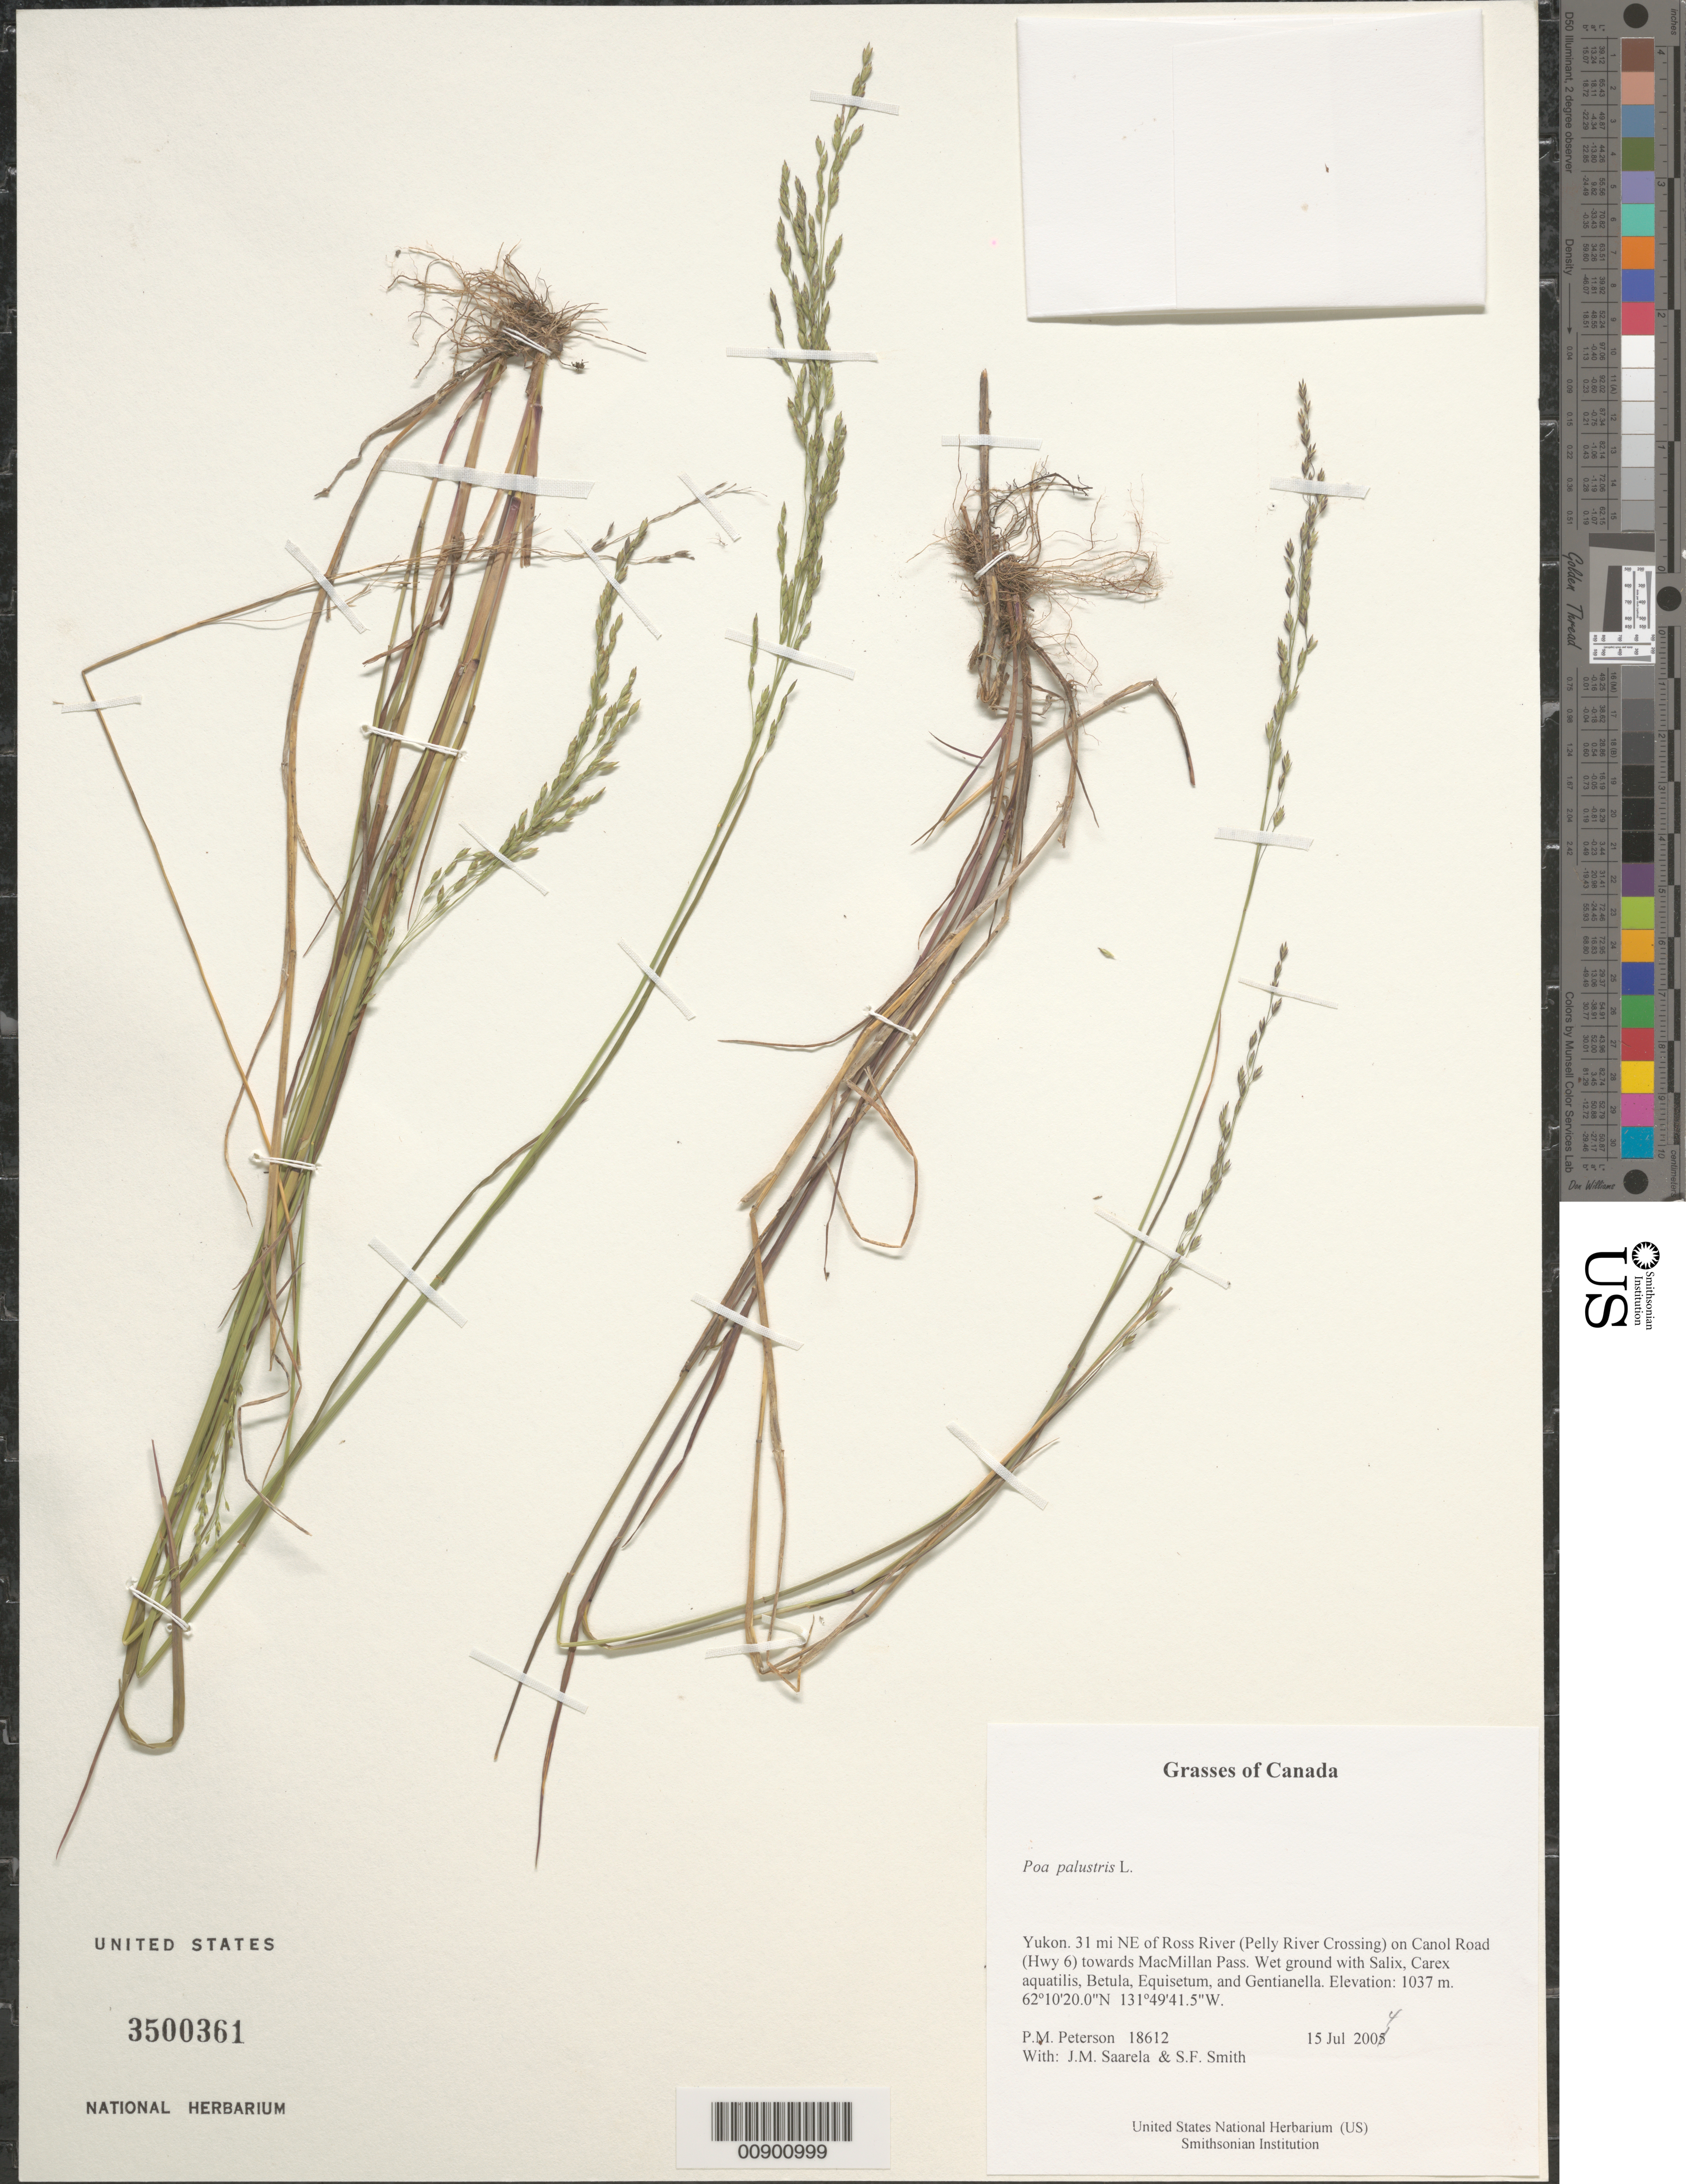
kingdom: Plantae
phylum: Tracheophyta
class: Liliopsida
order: Poales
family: Poaceae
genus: Poa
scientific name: Poa palustris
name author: L.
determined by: Soreng, Robert J., Research Associate (BOT), Smithsonian Institution - National Museum of Natural History (UNITED STATES)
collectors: P. M. Peterson, J. Saarela & S.F. Smith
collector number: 18612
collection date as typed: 15 Jul 2004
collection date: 2004-07-15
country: Canada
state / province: Yukon Territory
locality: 31 mi NE of Ross River (Pelly River Crossing) on Canol Road (Hwy 6) towards MacMillan Pass. Wet ground with Salix, Carex aquatilis, Betula, Equisetum, and Gentianella.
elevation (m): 1037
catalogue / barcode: US 3500361